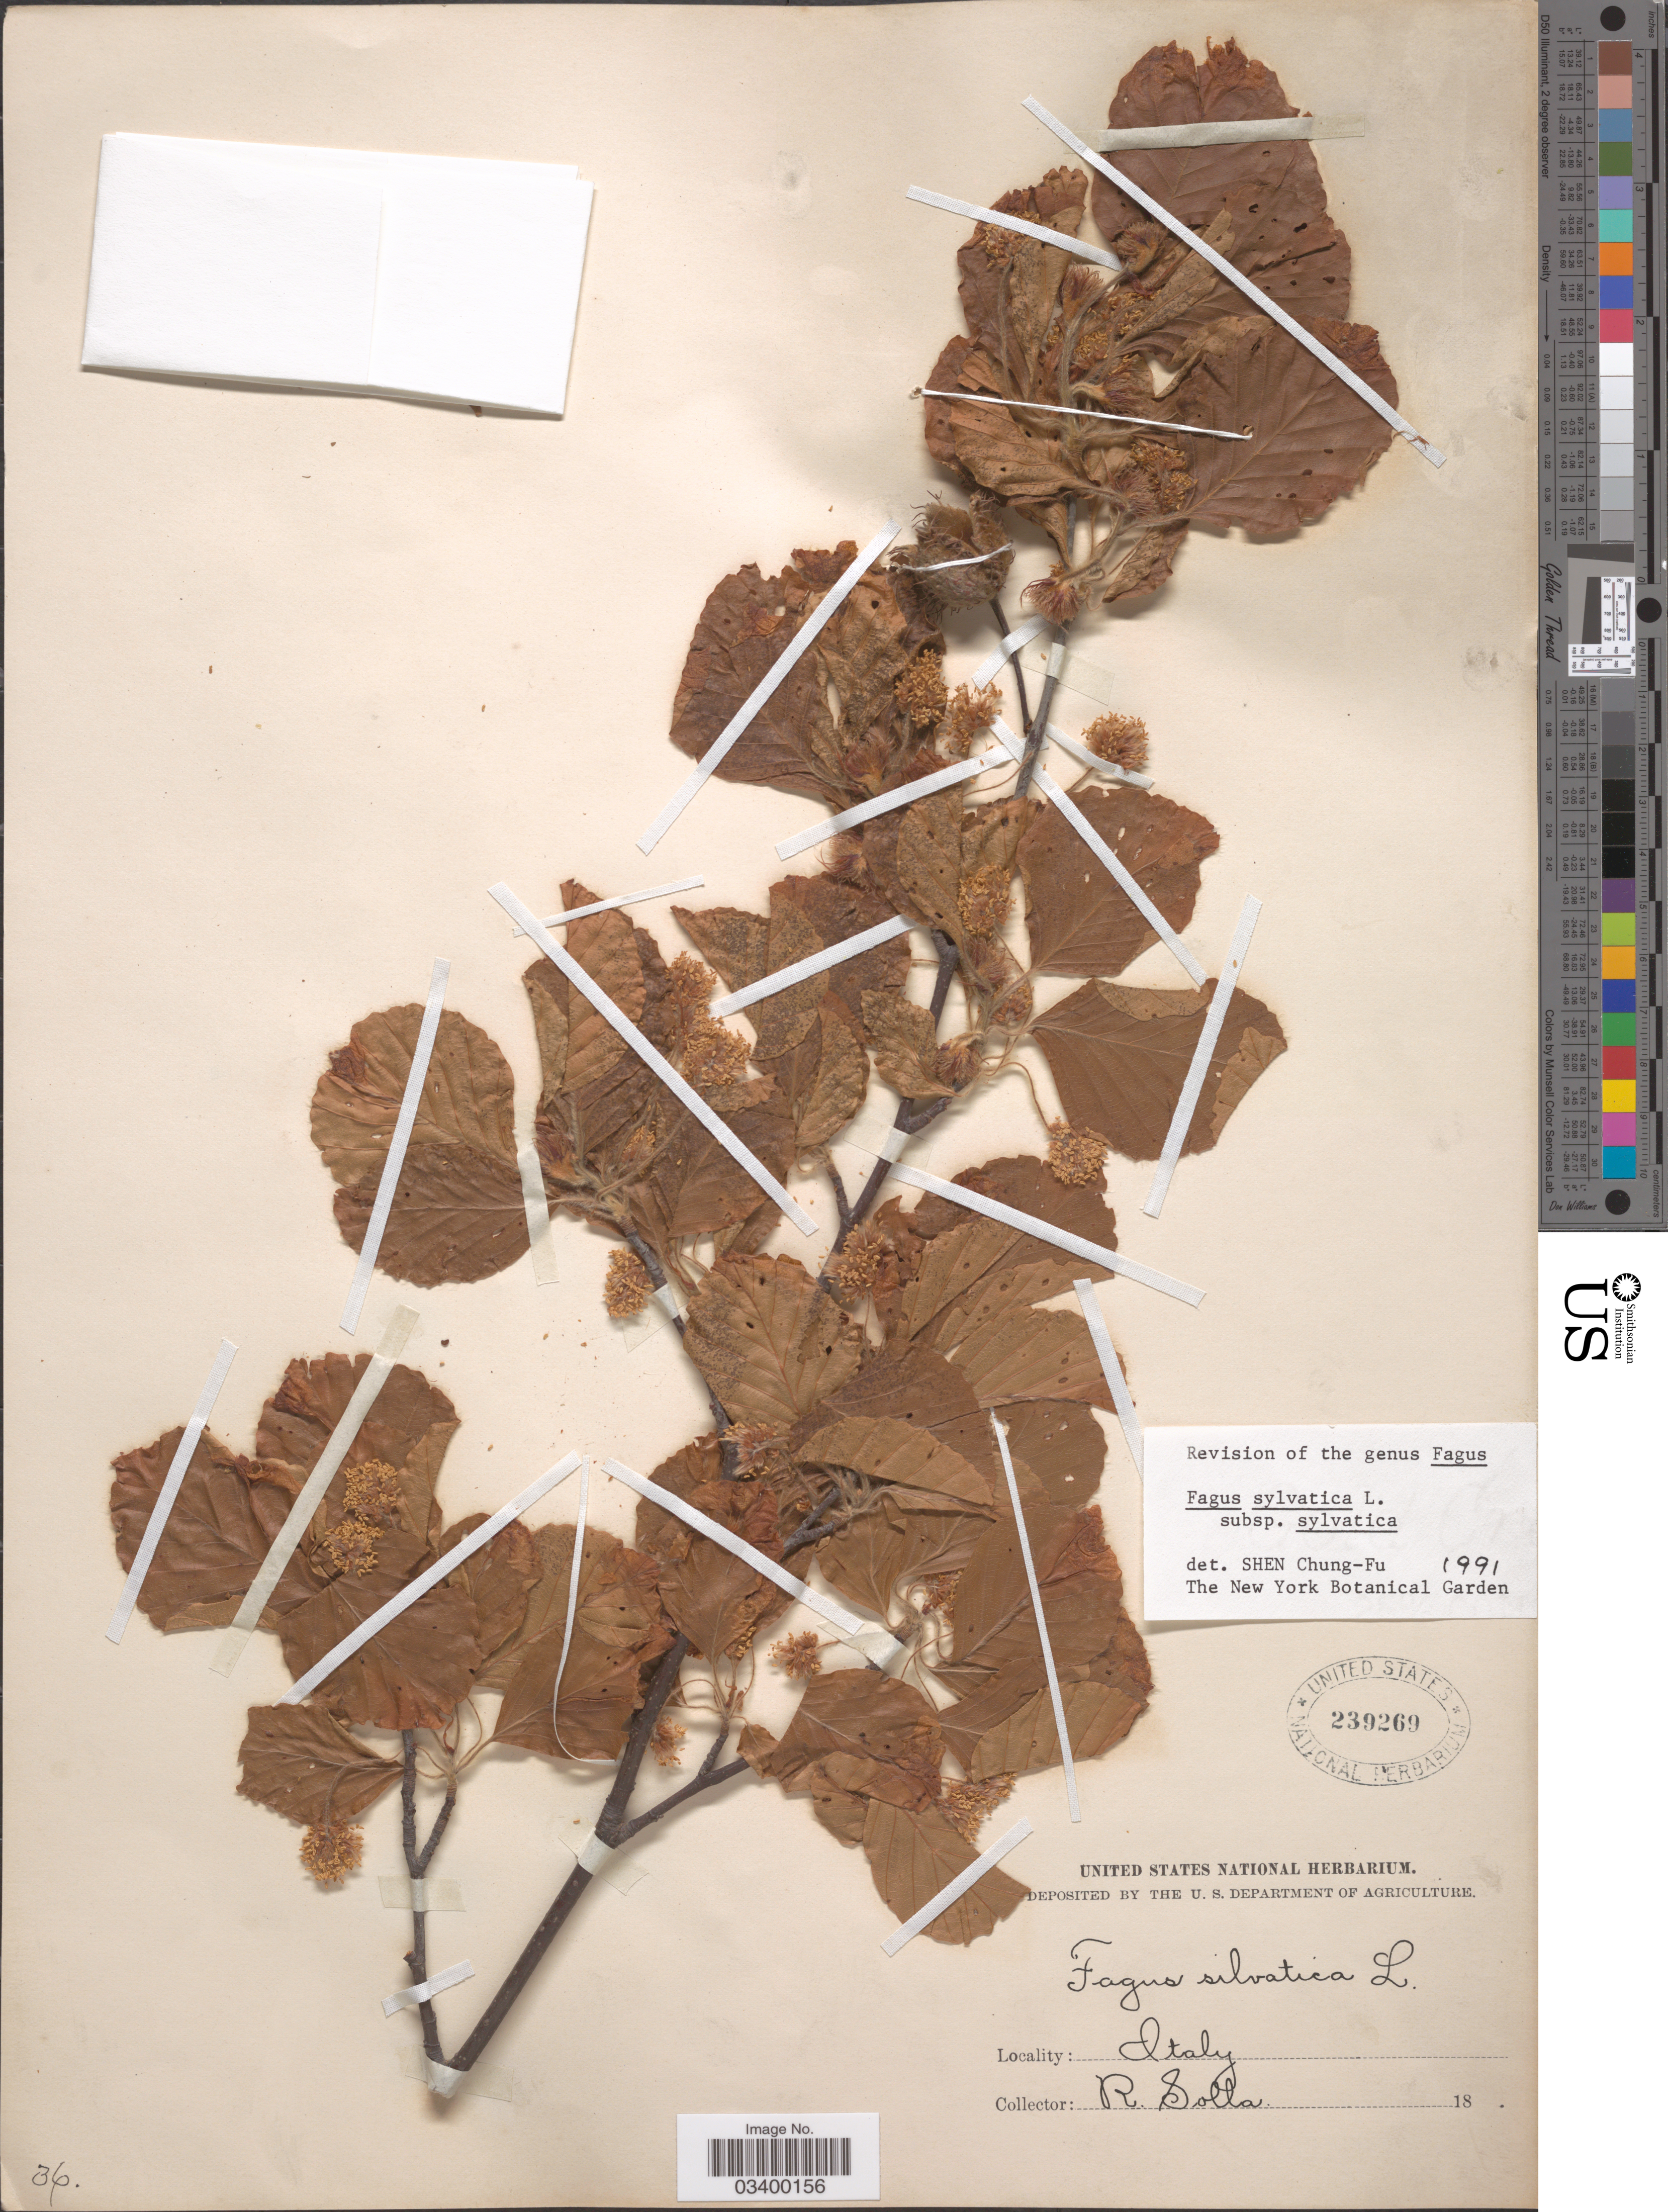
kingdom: Plantae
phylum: Tracheophyta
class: Magnoliopsida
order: Fagales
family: Fagaceae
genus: Fagus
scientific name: Fagus sylvatica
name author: L.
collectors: R. Solla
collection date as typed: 18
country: Italy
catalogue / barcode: US 239269